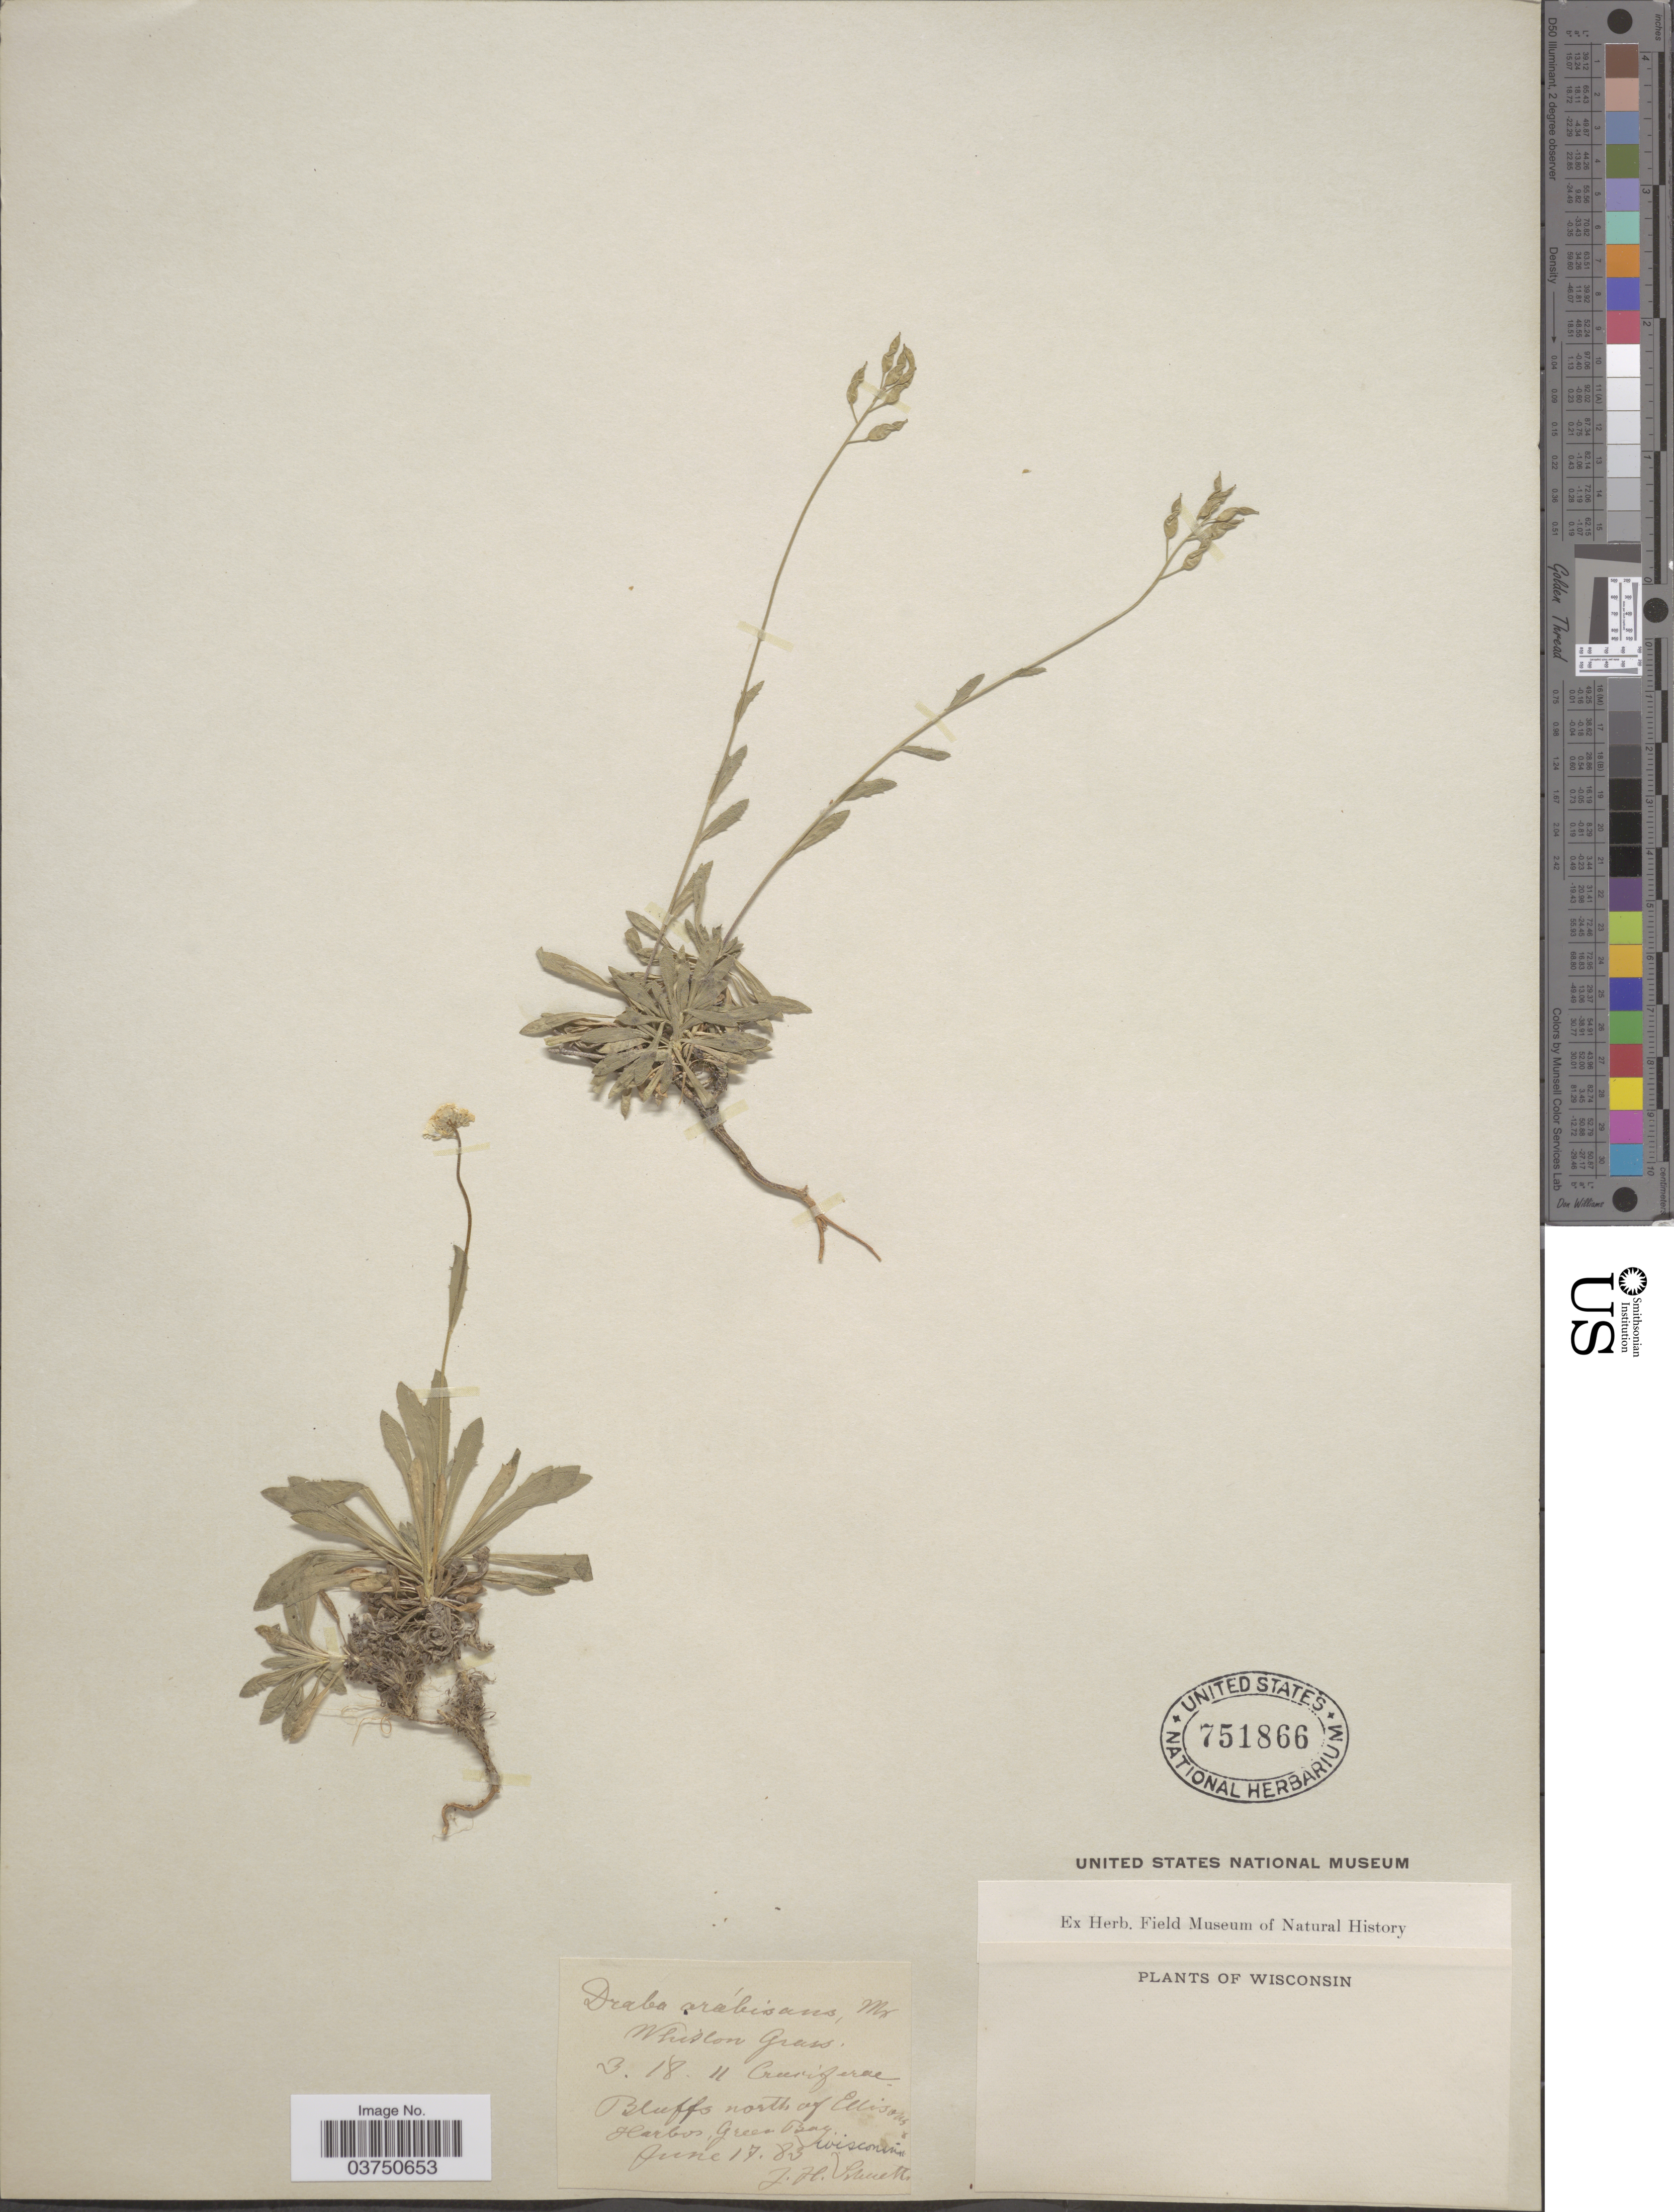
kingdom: Plantae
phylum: Tracheophyta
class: Magnoliopsida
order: Brassicales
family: Brassicaceae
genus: Draba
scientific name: Draba arabisans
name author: Michx.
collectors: J. H. Schuette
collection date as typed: Transcribed d/m/y: 17/6/83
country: United States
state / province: Wisconsin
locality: Bluffs north of Ellisons Harbos, Green Bay.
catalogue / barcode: US 751866